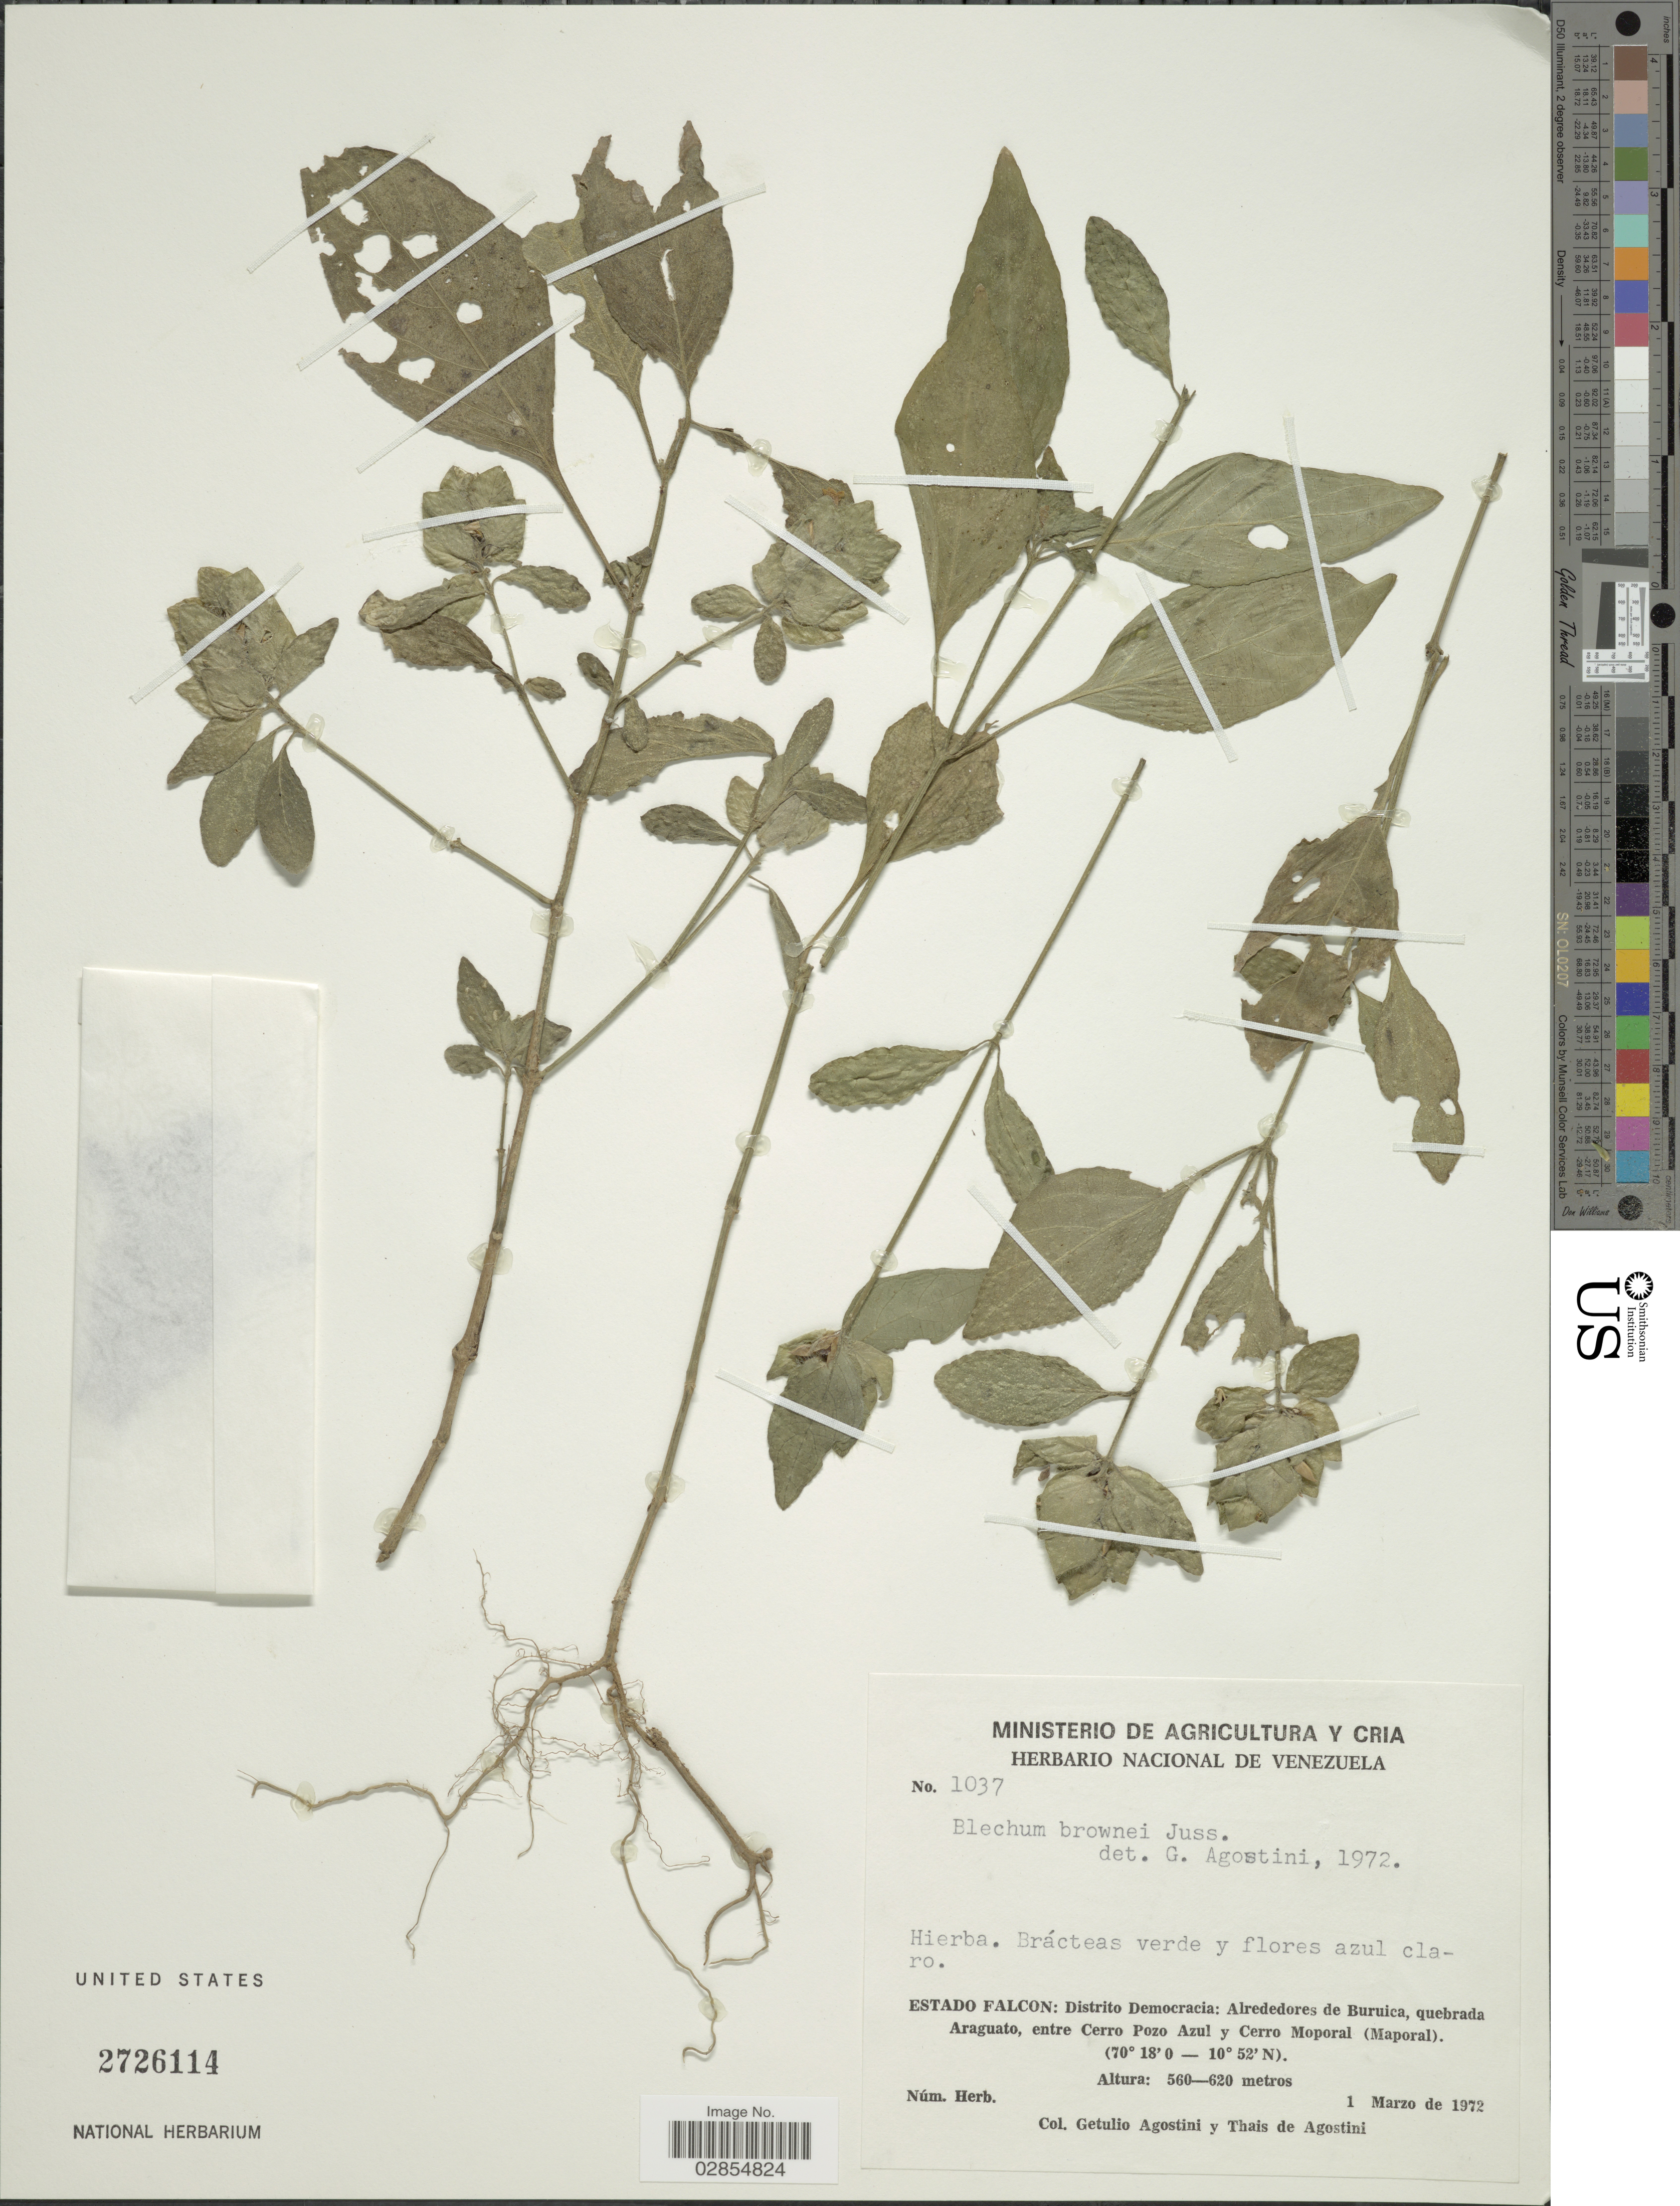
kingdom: Plantae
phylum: Tracheophyta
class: Magnoliopsida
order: Lamiales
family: Acanthaceae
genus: Blechum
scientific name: Blechum pyramidatum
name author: (Lam.) Urb.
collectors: G. Agostini & T. Agostini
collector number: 1037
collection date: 1972-03-01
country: Venezuela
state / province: Falcón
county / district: Democracia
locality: Estado Falcon: Distrito Democracia: Alrededores de Buruica, quebrada Araguato, entre Cerro Pozo Azul y Cerro Moporal (Maporal).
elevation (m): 560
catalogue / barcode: US 2726114